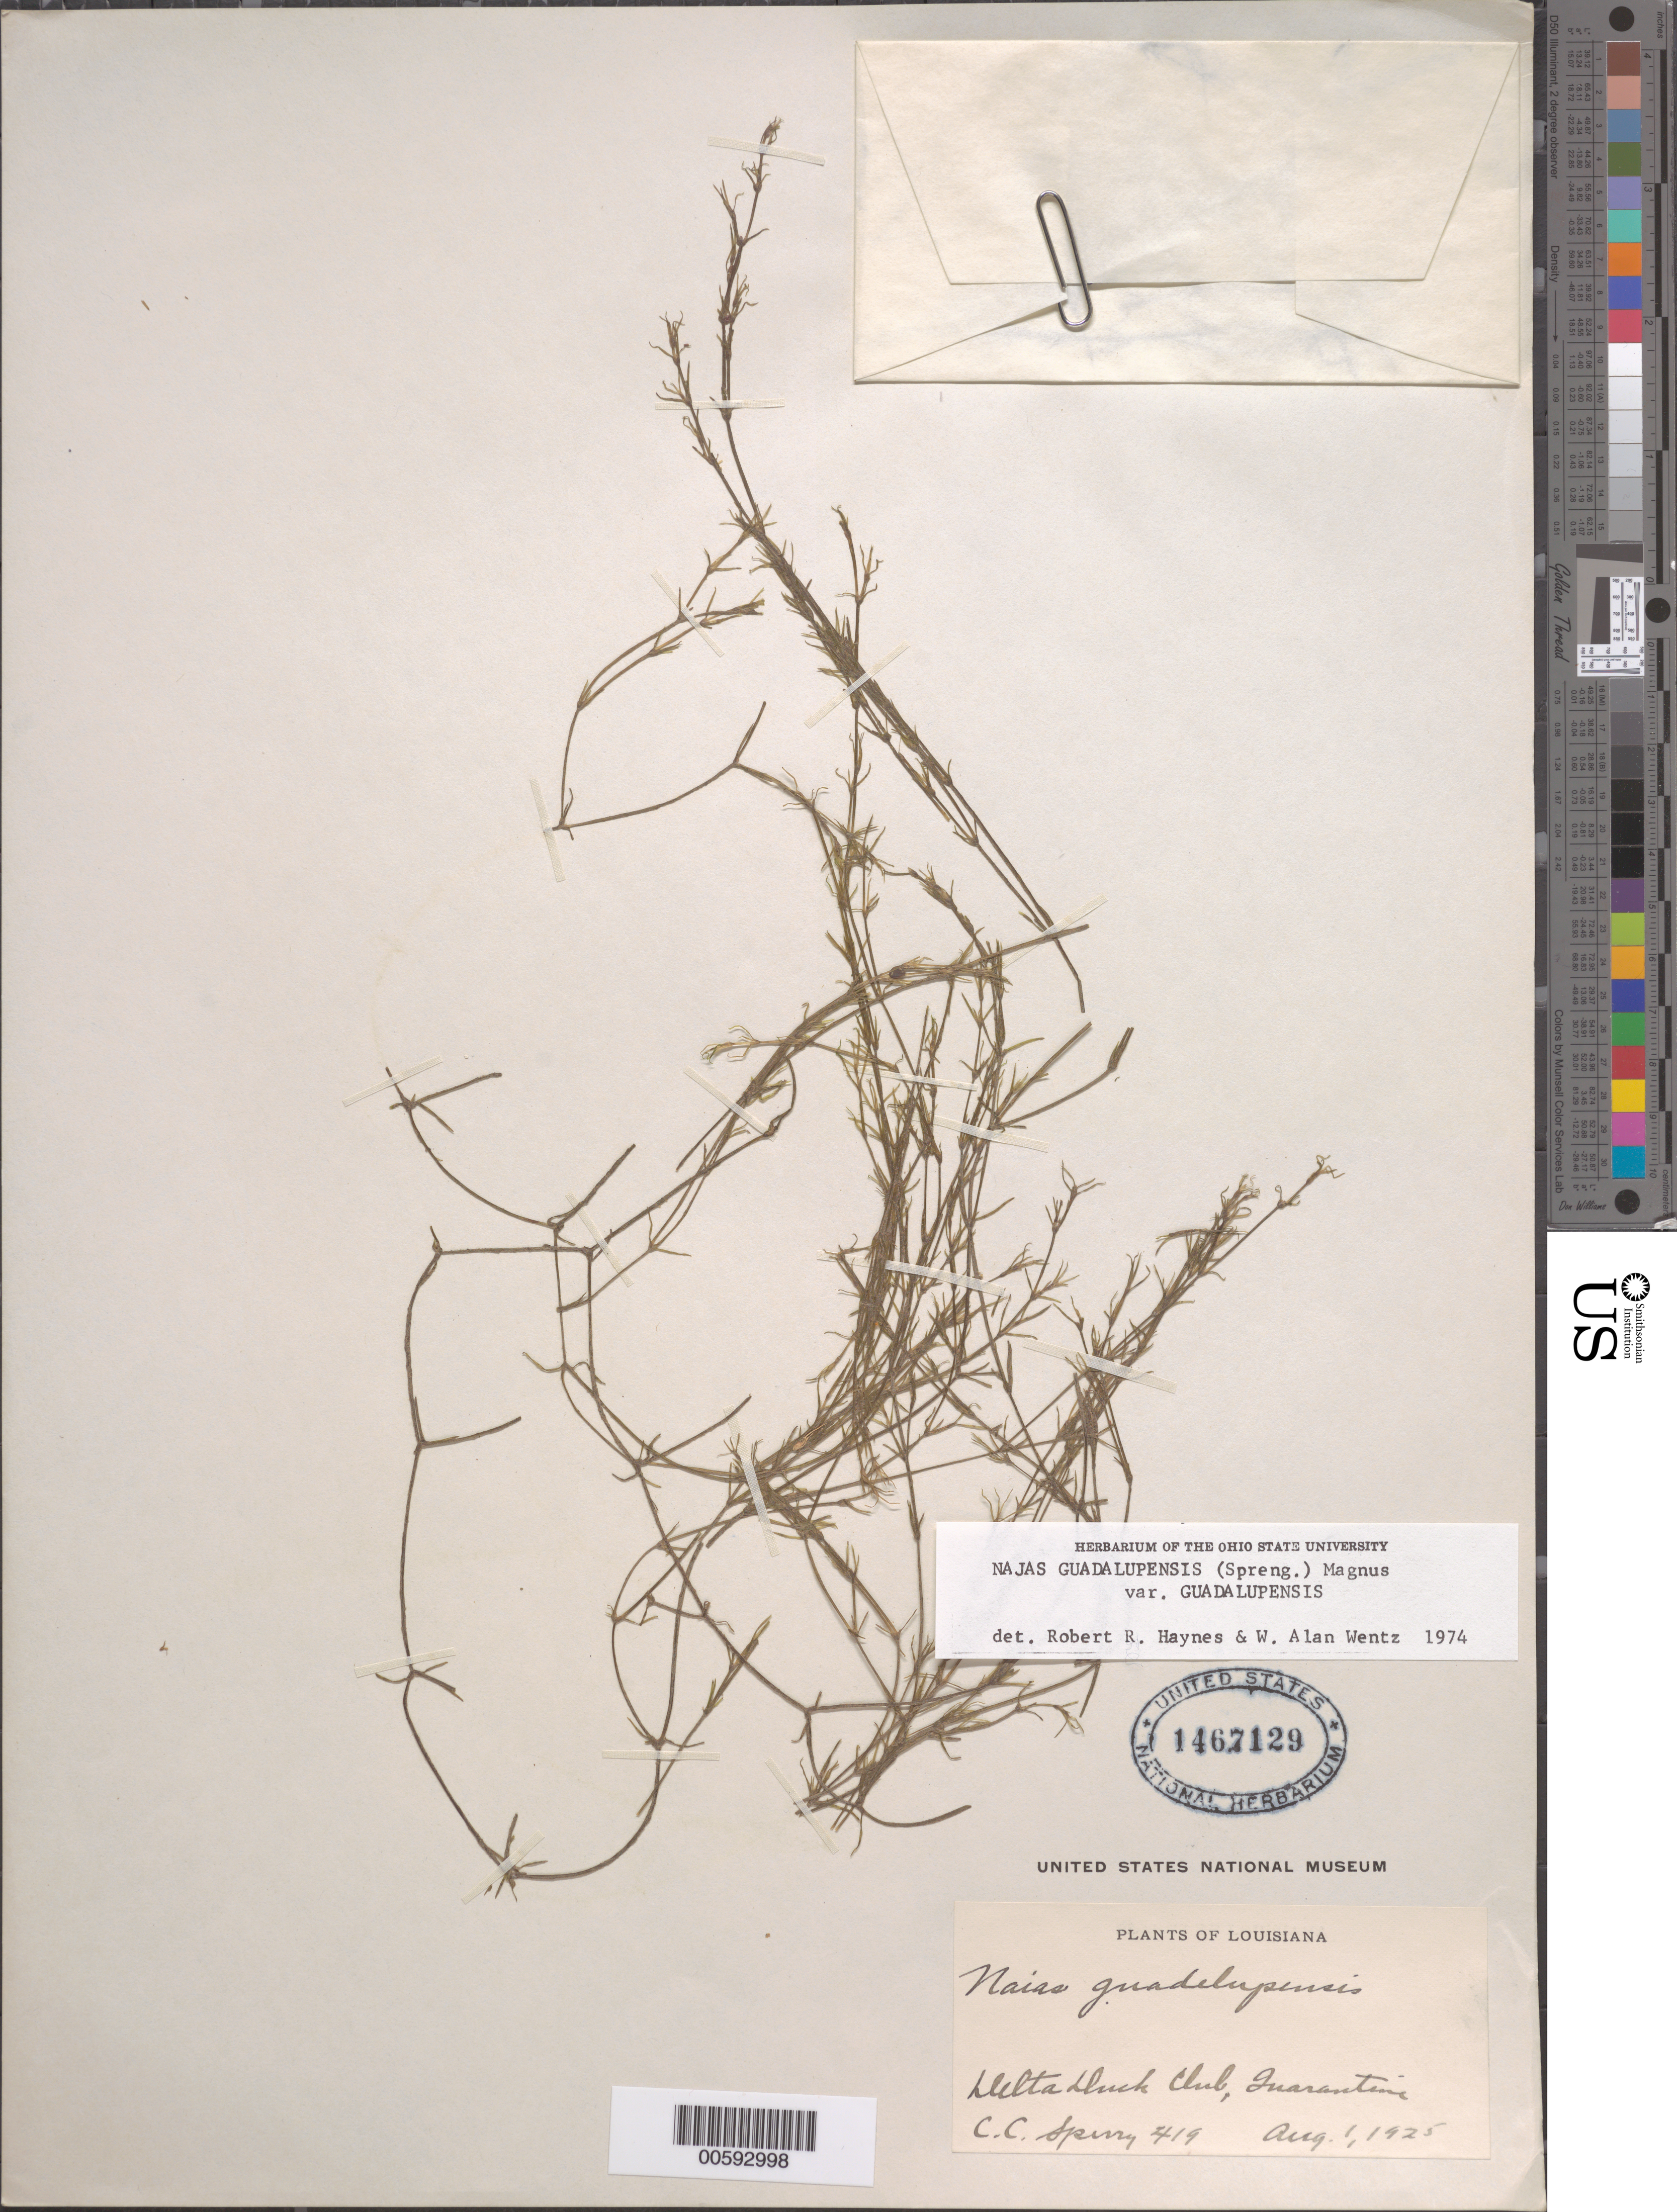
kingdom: Plantae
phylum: Tracheophyta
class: Liliopsida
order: Alismatales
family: Hydrocharitaceae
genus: Najas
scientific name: Najas guadalupensis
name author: (Spreng.) Magnus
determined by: Haynes, R. R.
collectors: C. C. Sperry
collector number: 419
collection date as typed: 01 Aug 1925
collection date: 1925-08-01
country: United States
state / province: Louisiana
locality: Delta Duck Club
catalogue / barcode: US 1467129